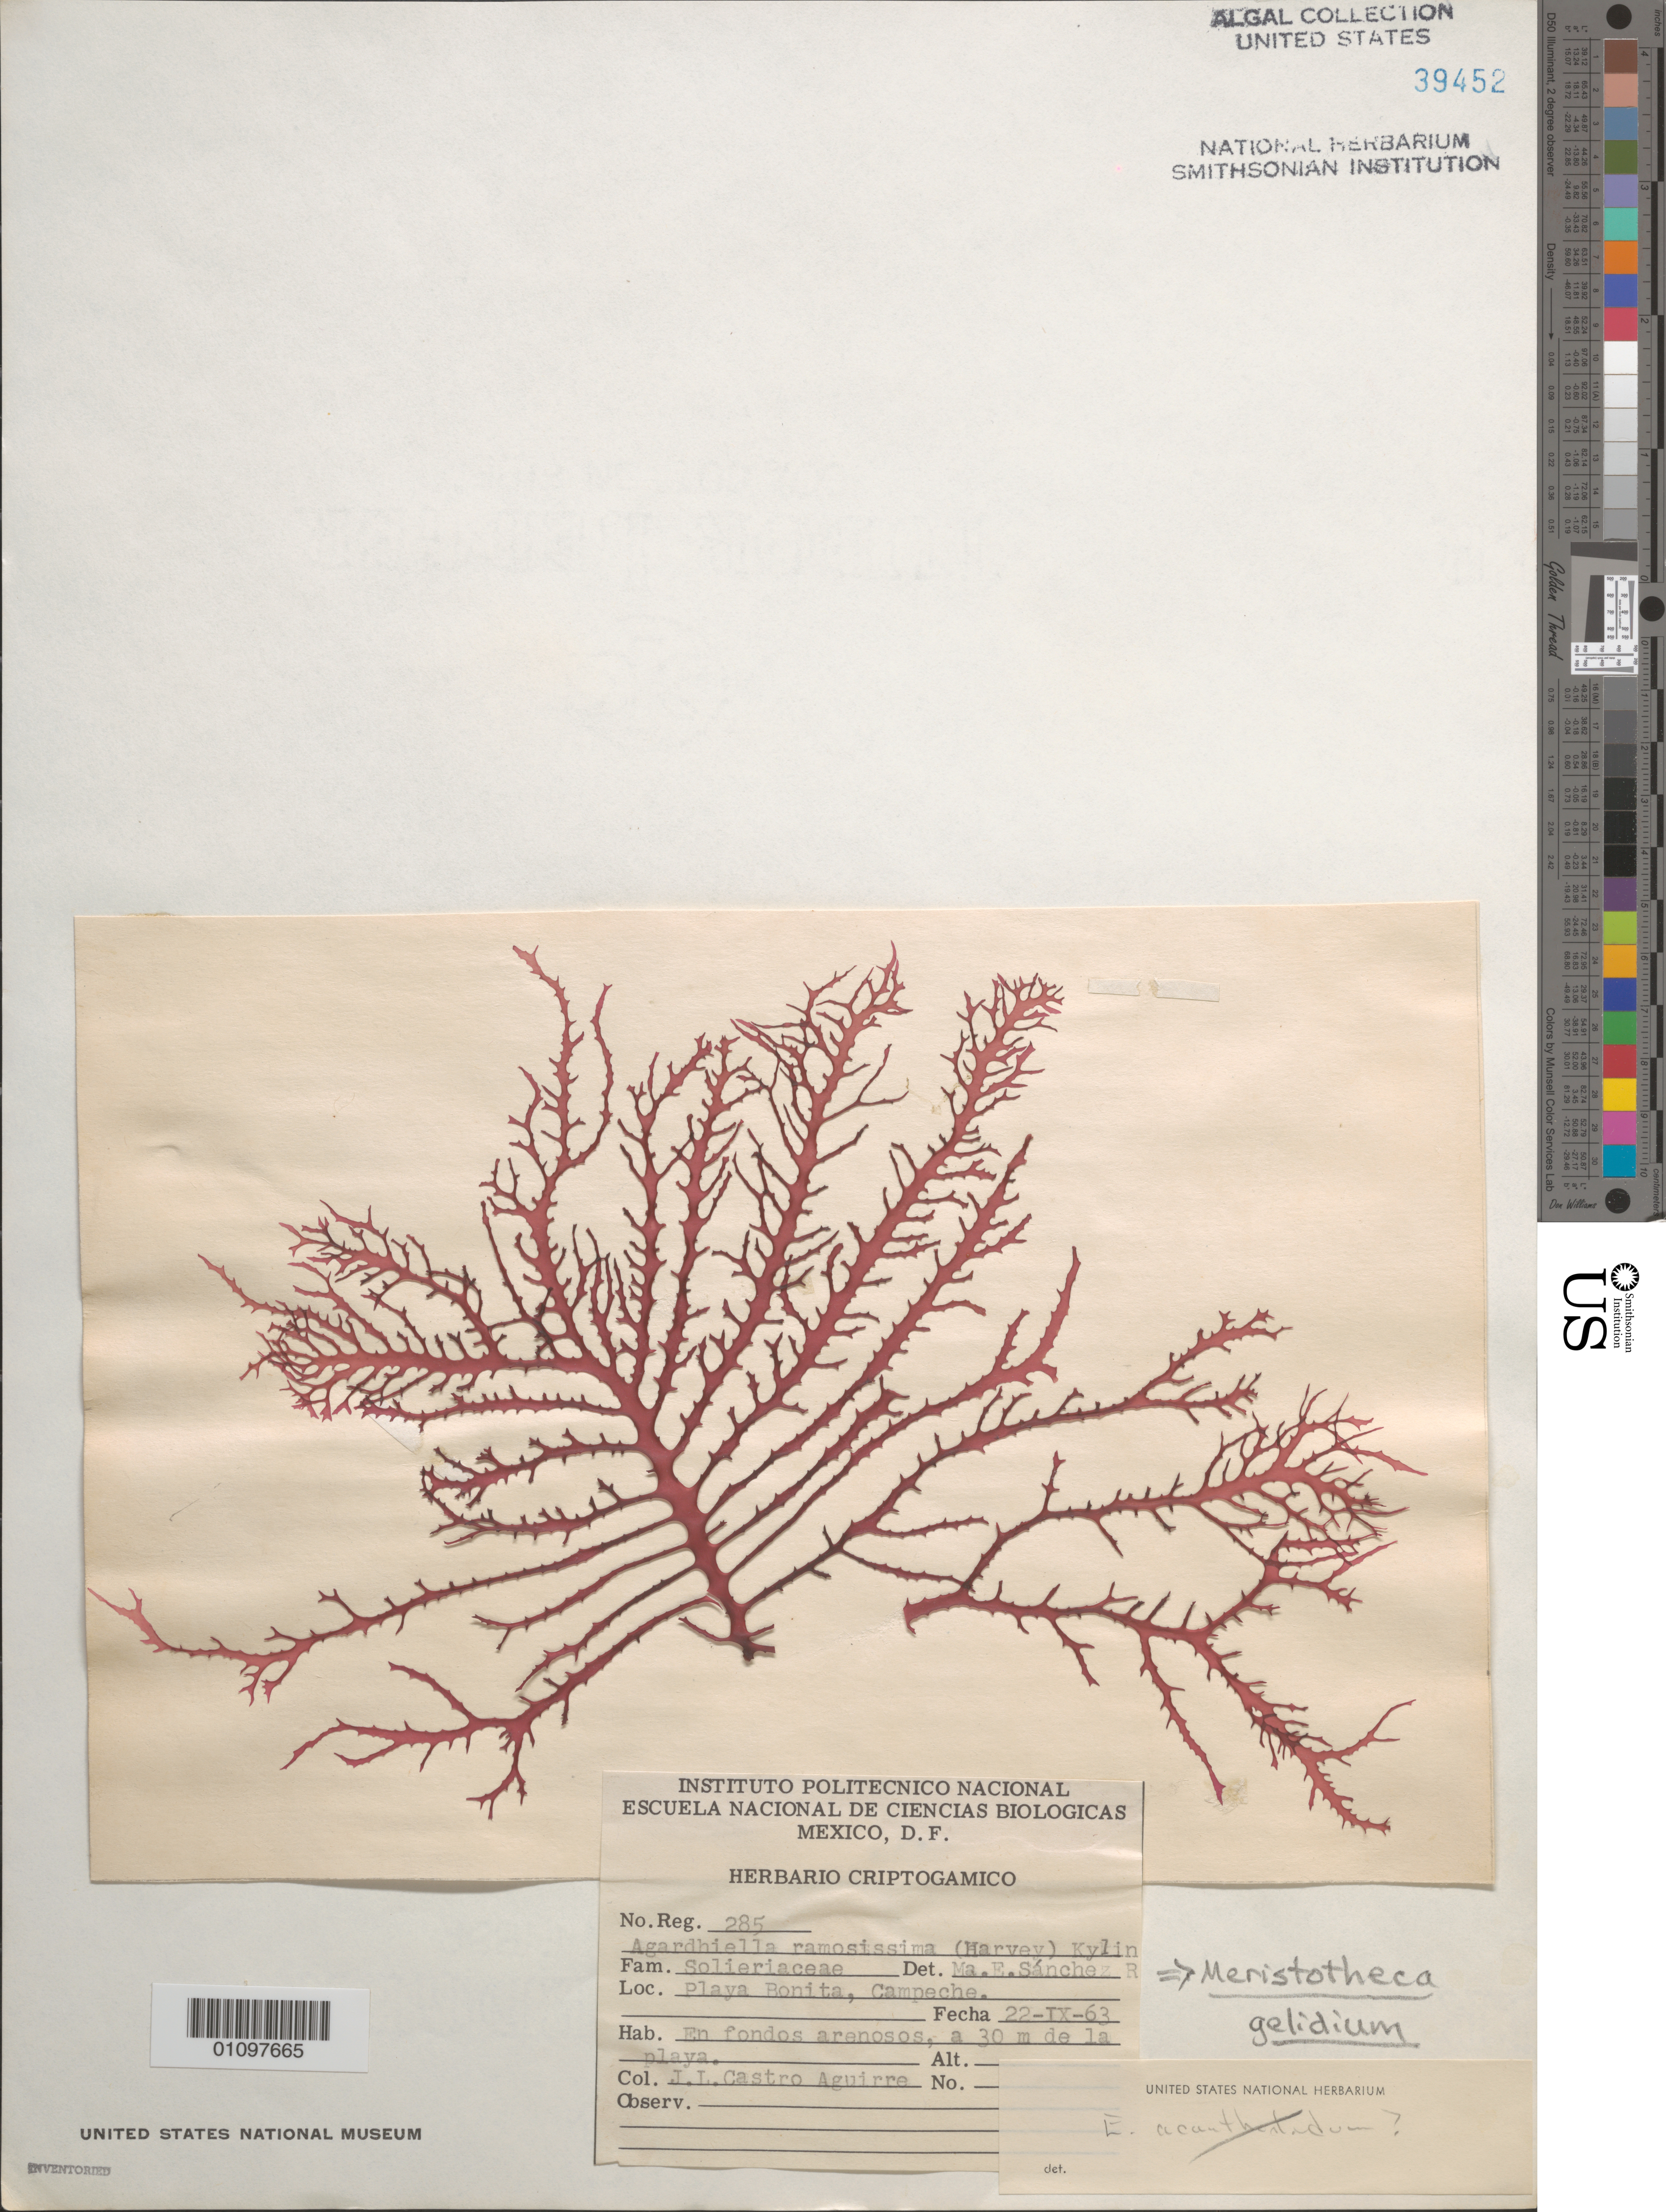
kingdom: Plantae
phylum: Rhodophyta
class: Florideophyceae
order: Gigartinales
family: Solieriaceae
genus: Meristotheca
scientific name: Meristotheca gelidium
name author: (J. Agardh) E.J. Faye & Masuda in E.J. Faye et al.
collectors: J. Castro Aguirre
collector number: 285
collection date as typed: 22 Sep 1963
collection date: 1963-09-22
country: Mexico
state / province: Campeche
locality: Playa Bonita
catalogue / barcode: US 39452